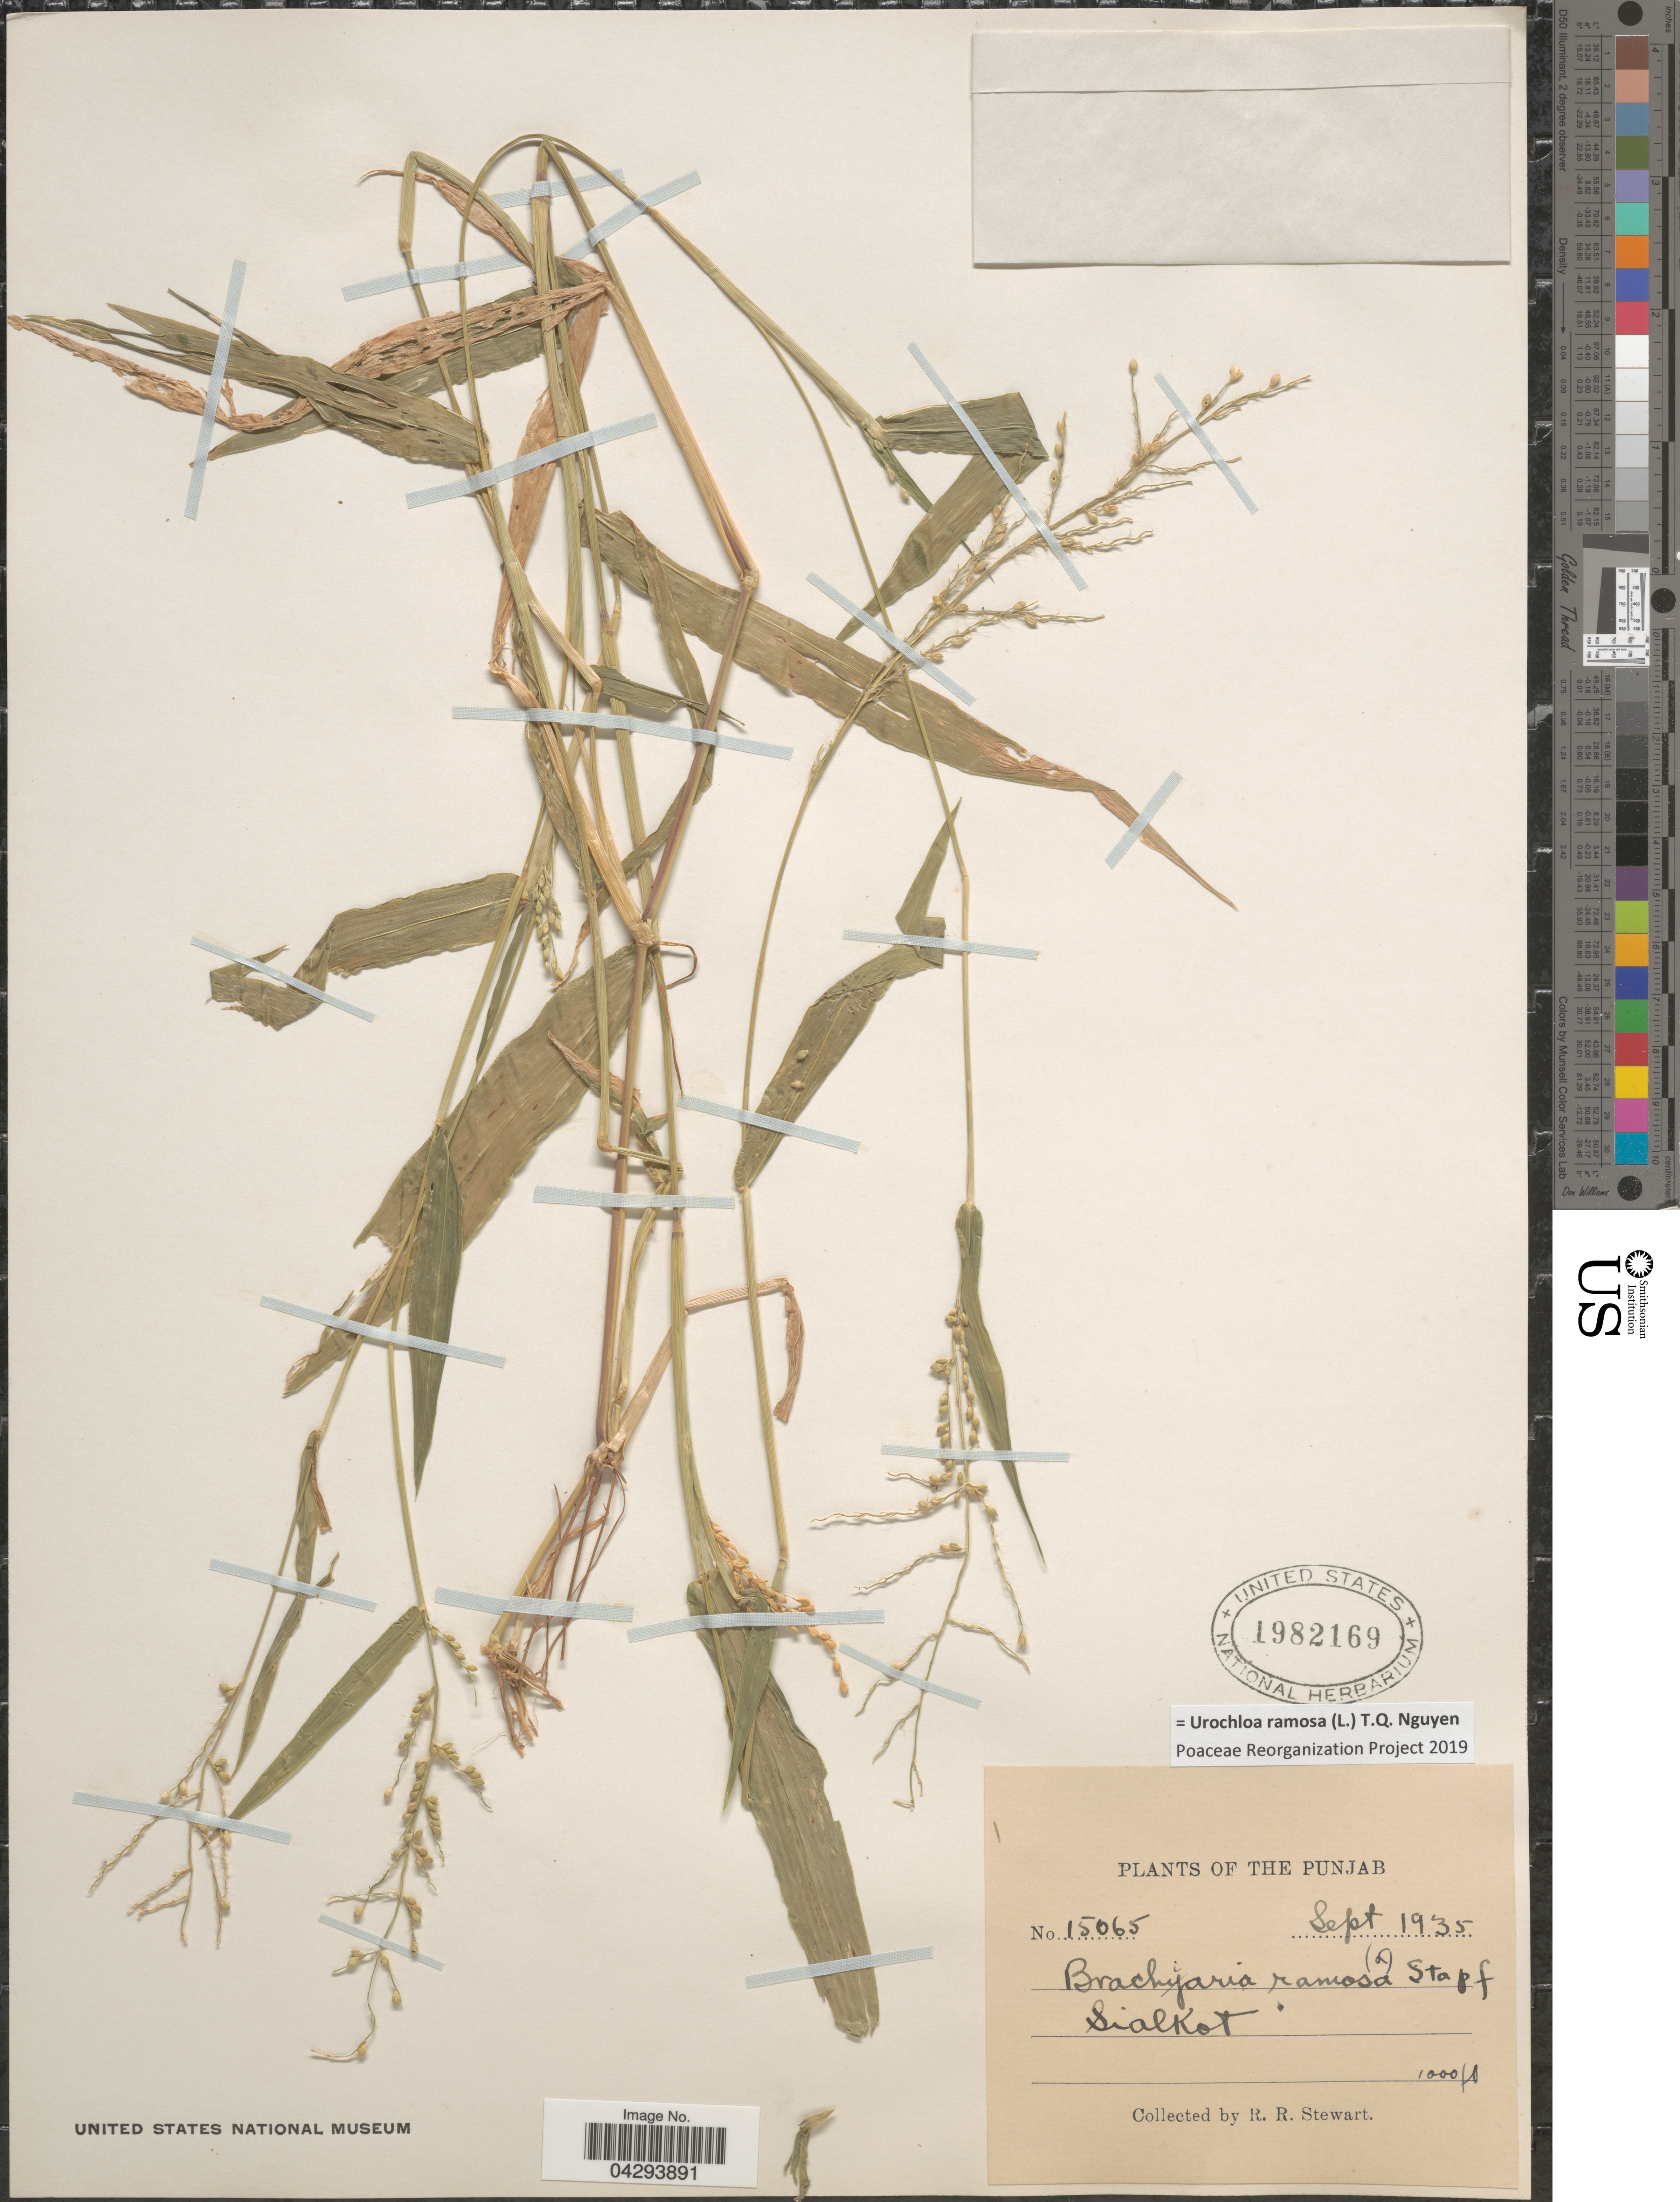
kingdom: Plantae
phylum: Tracheophyta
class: Liliopsida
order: Poales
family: Poaceae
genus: Urochloa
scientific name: Urochloa ramosa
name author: T.Q. Nguyen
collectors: R. Stewart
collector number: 15065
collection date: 1935-09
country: Pakistan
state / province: Punjab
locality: The Punjab. Sialkot.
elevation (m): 305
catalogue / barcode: US 1982169